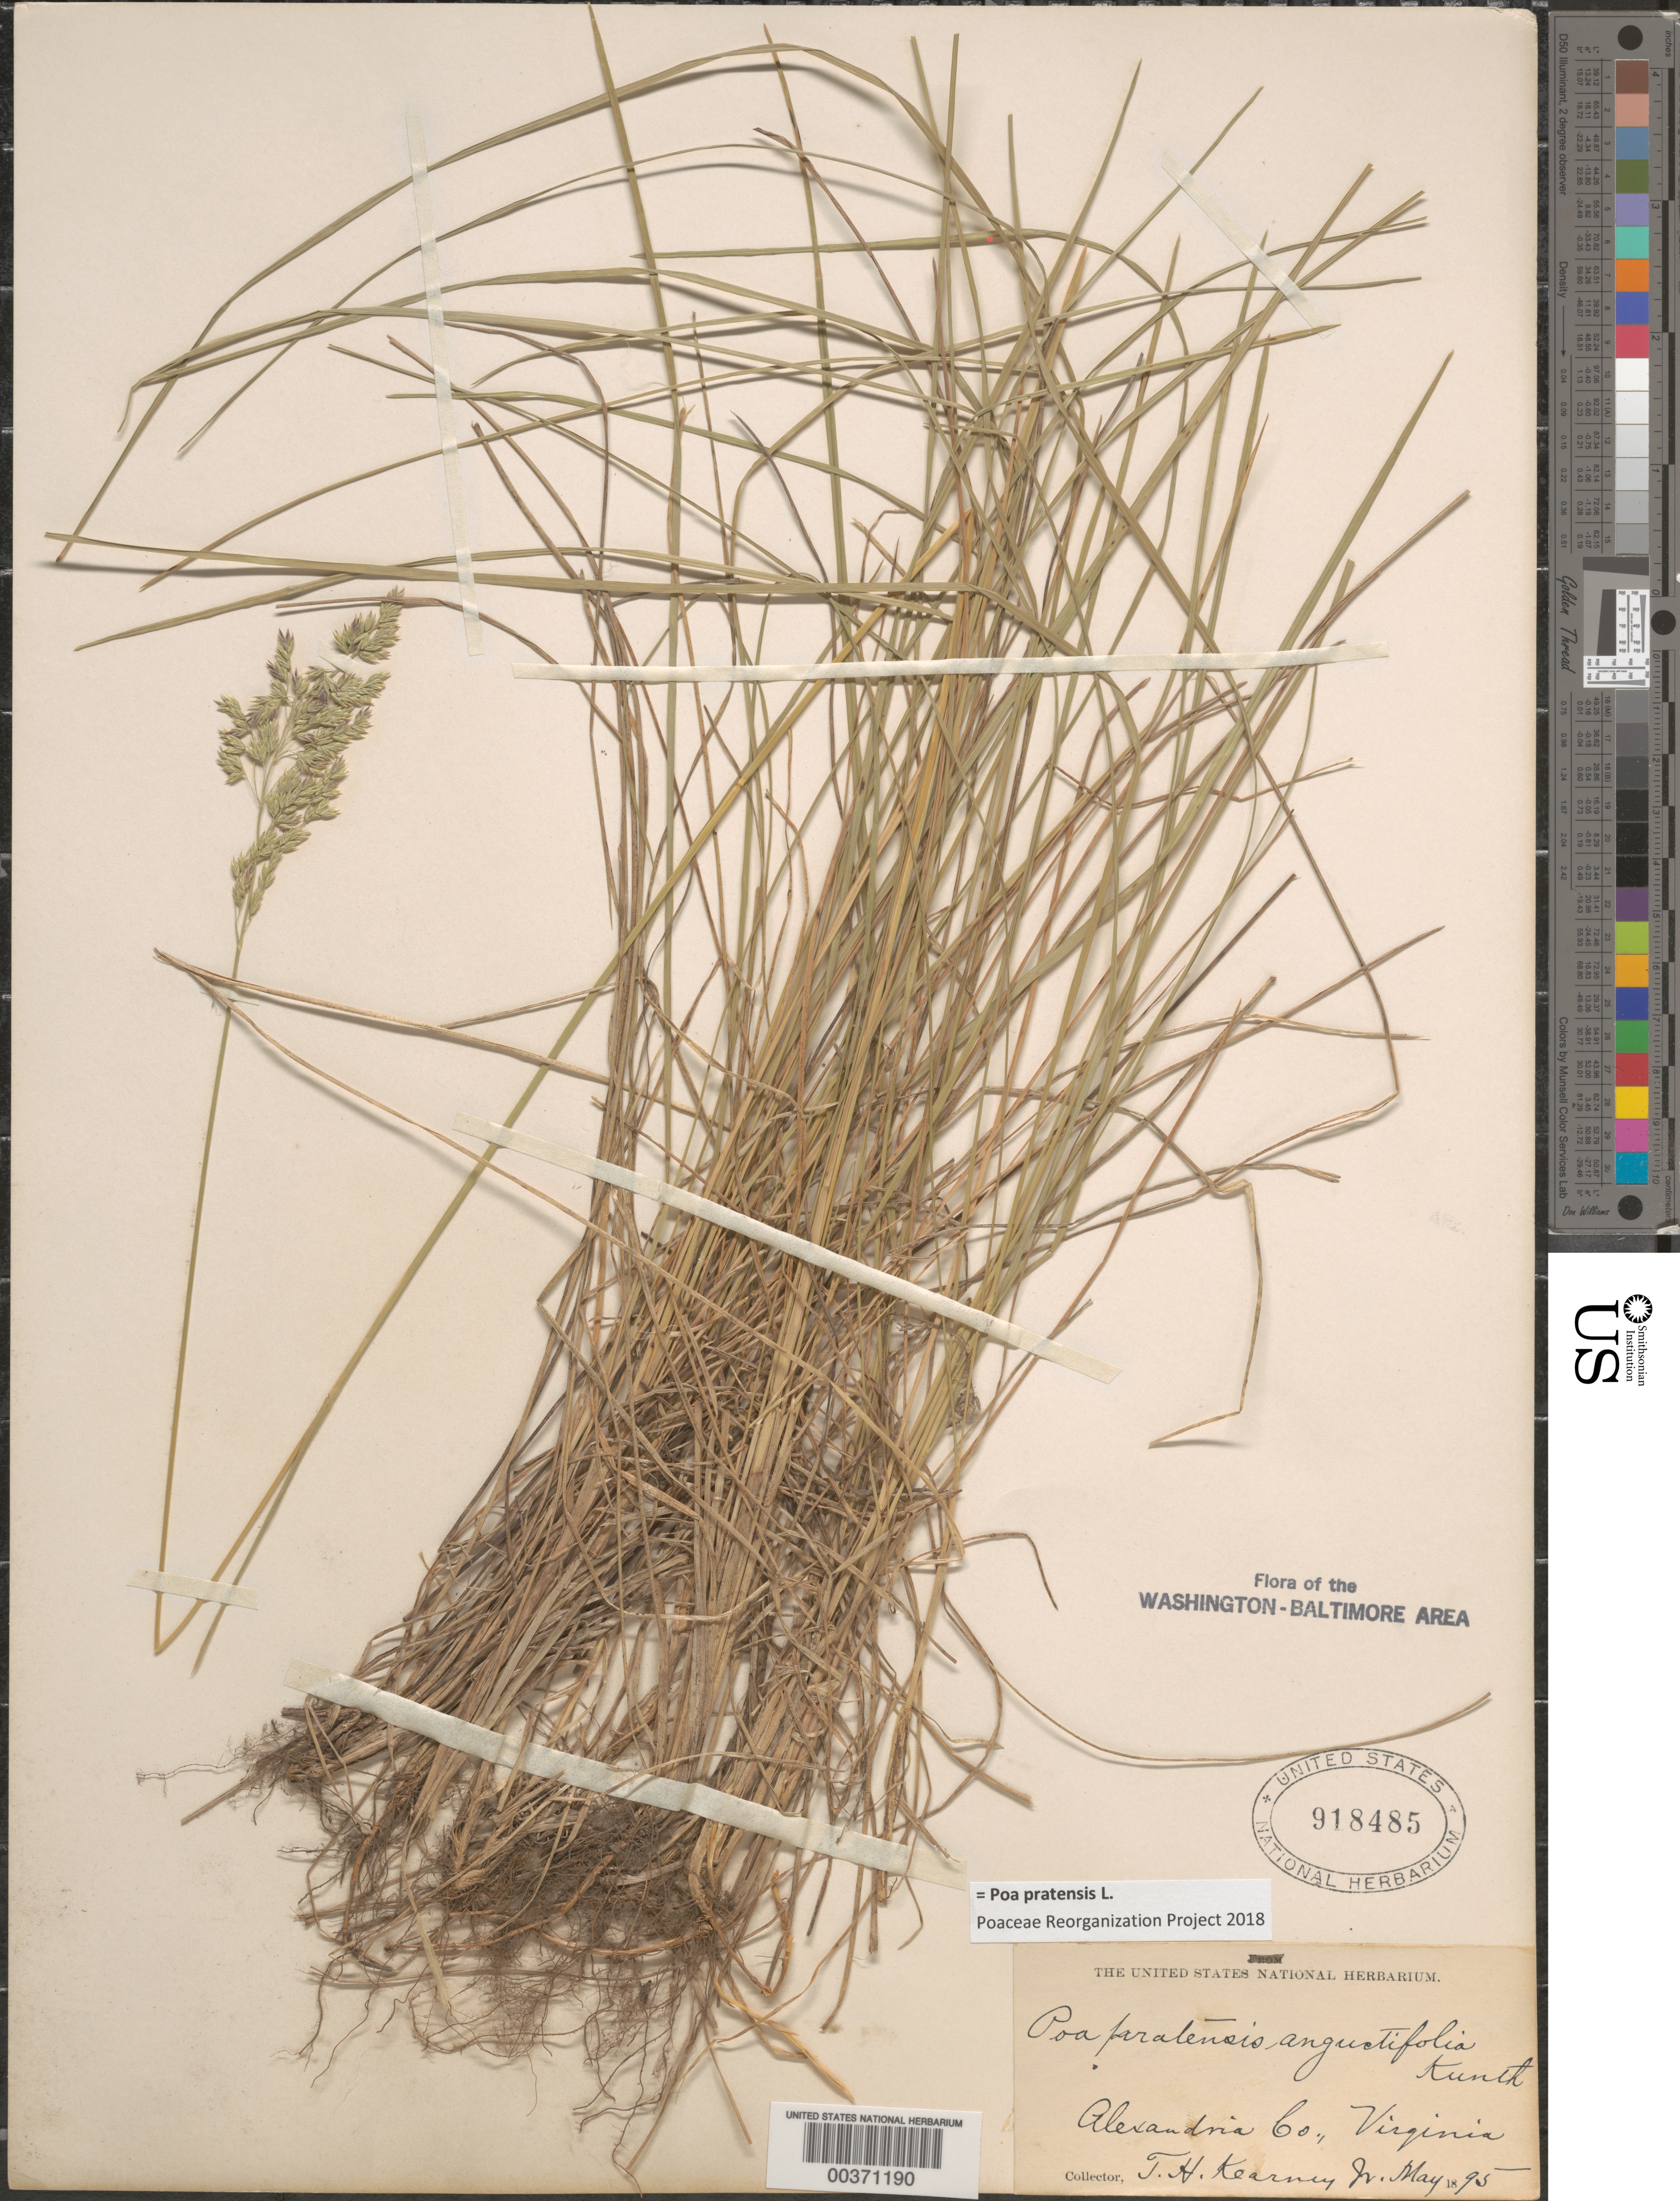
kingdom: Plantae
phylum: Tracheophyta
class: Liliopsida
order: Poales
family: Poaceae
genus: Poa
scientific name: Poa pratensis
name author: L.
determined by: Poaceae Reorganization Project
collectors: T. H. Kearney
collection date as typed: May 1895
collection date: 1895-05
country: United States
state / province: Virginia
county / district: Arlington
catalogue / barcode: US 918485